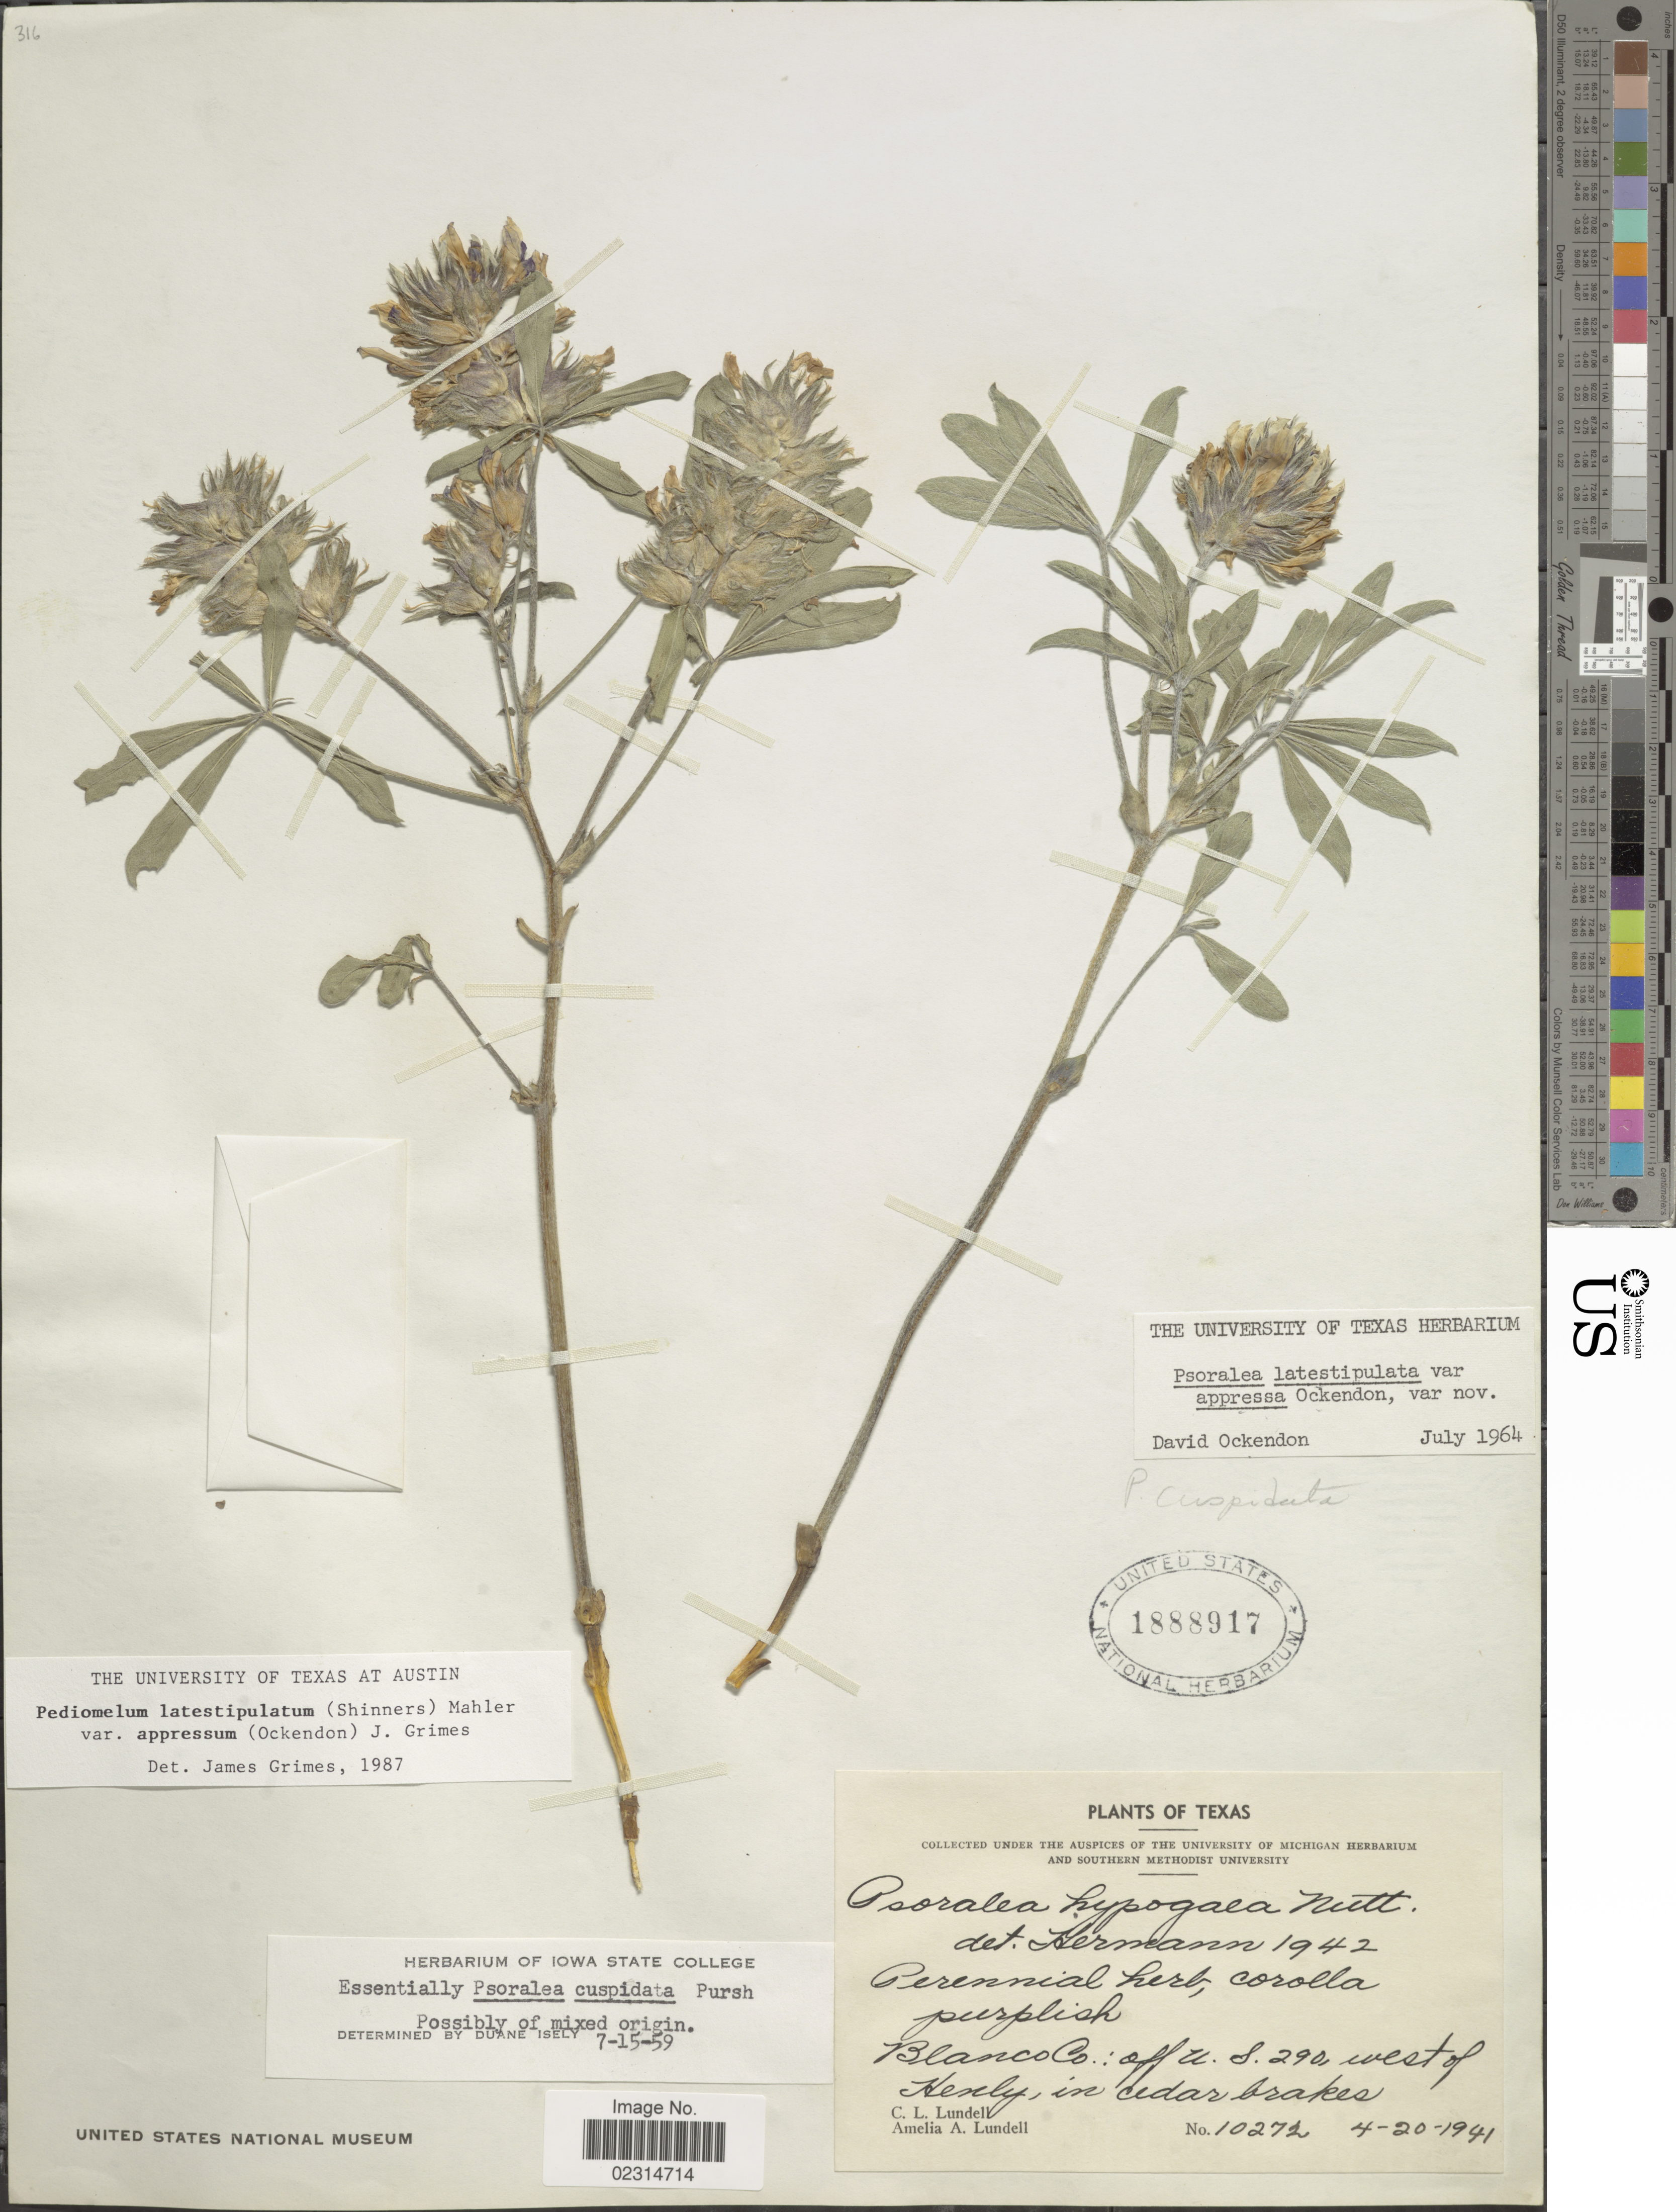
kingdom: Plantae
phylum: Tracheophyta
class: Magnoliopsida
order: Fabales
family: Fabaceae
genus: Pediomelum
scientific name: Pediomelum latestipulatum var. appressum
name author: (Ockendon) Gandhi & L.E. Br.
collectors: C. L. Lundell & A. A. Lundell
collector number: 10272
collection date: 1941-04-20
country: United States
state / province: Texas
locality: Blanco Co: off U.S. 290, west of Herly, in cedar brakes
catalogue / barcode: US 1888917